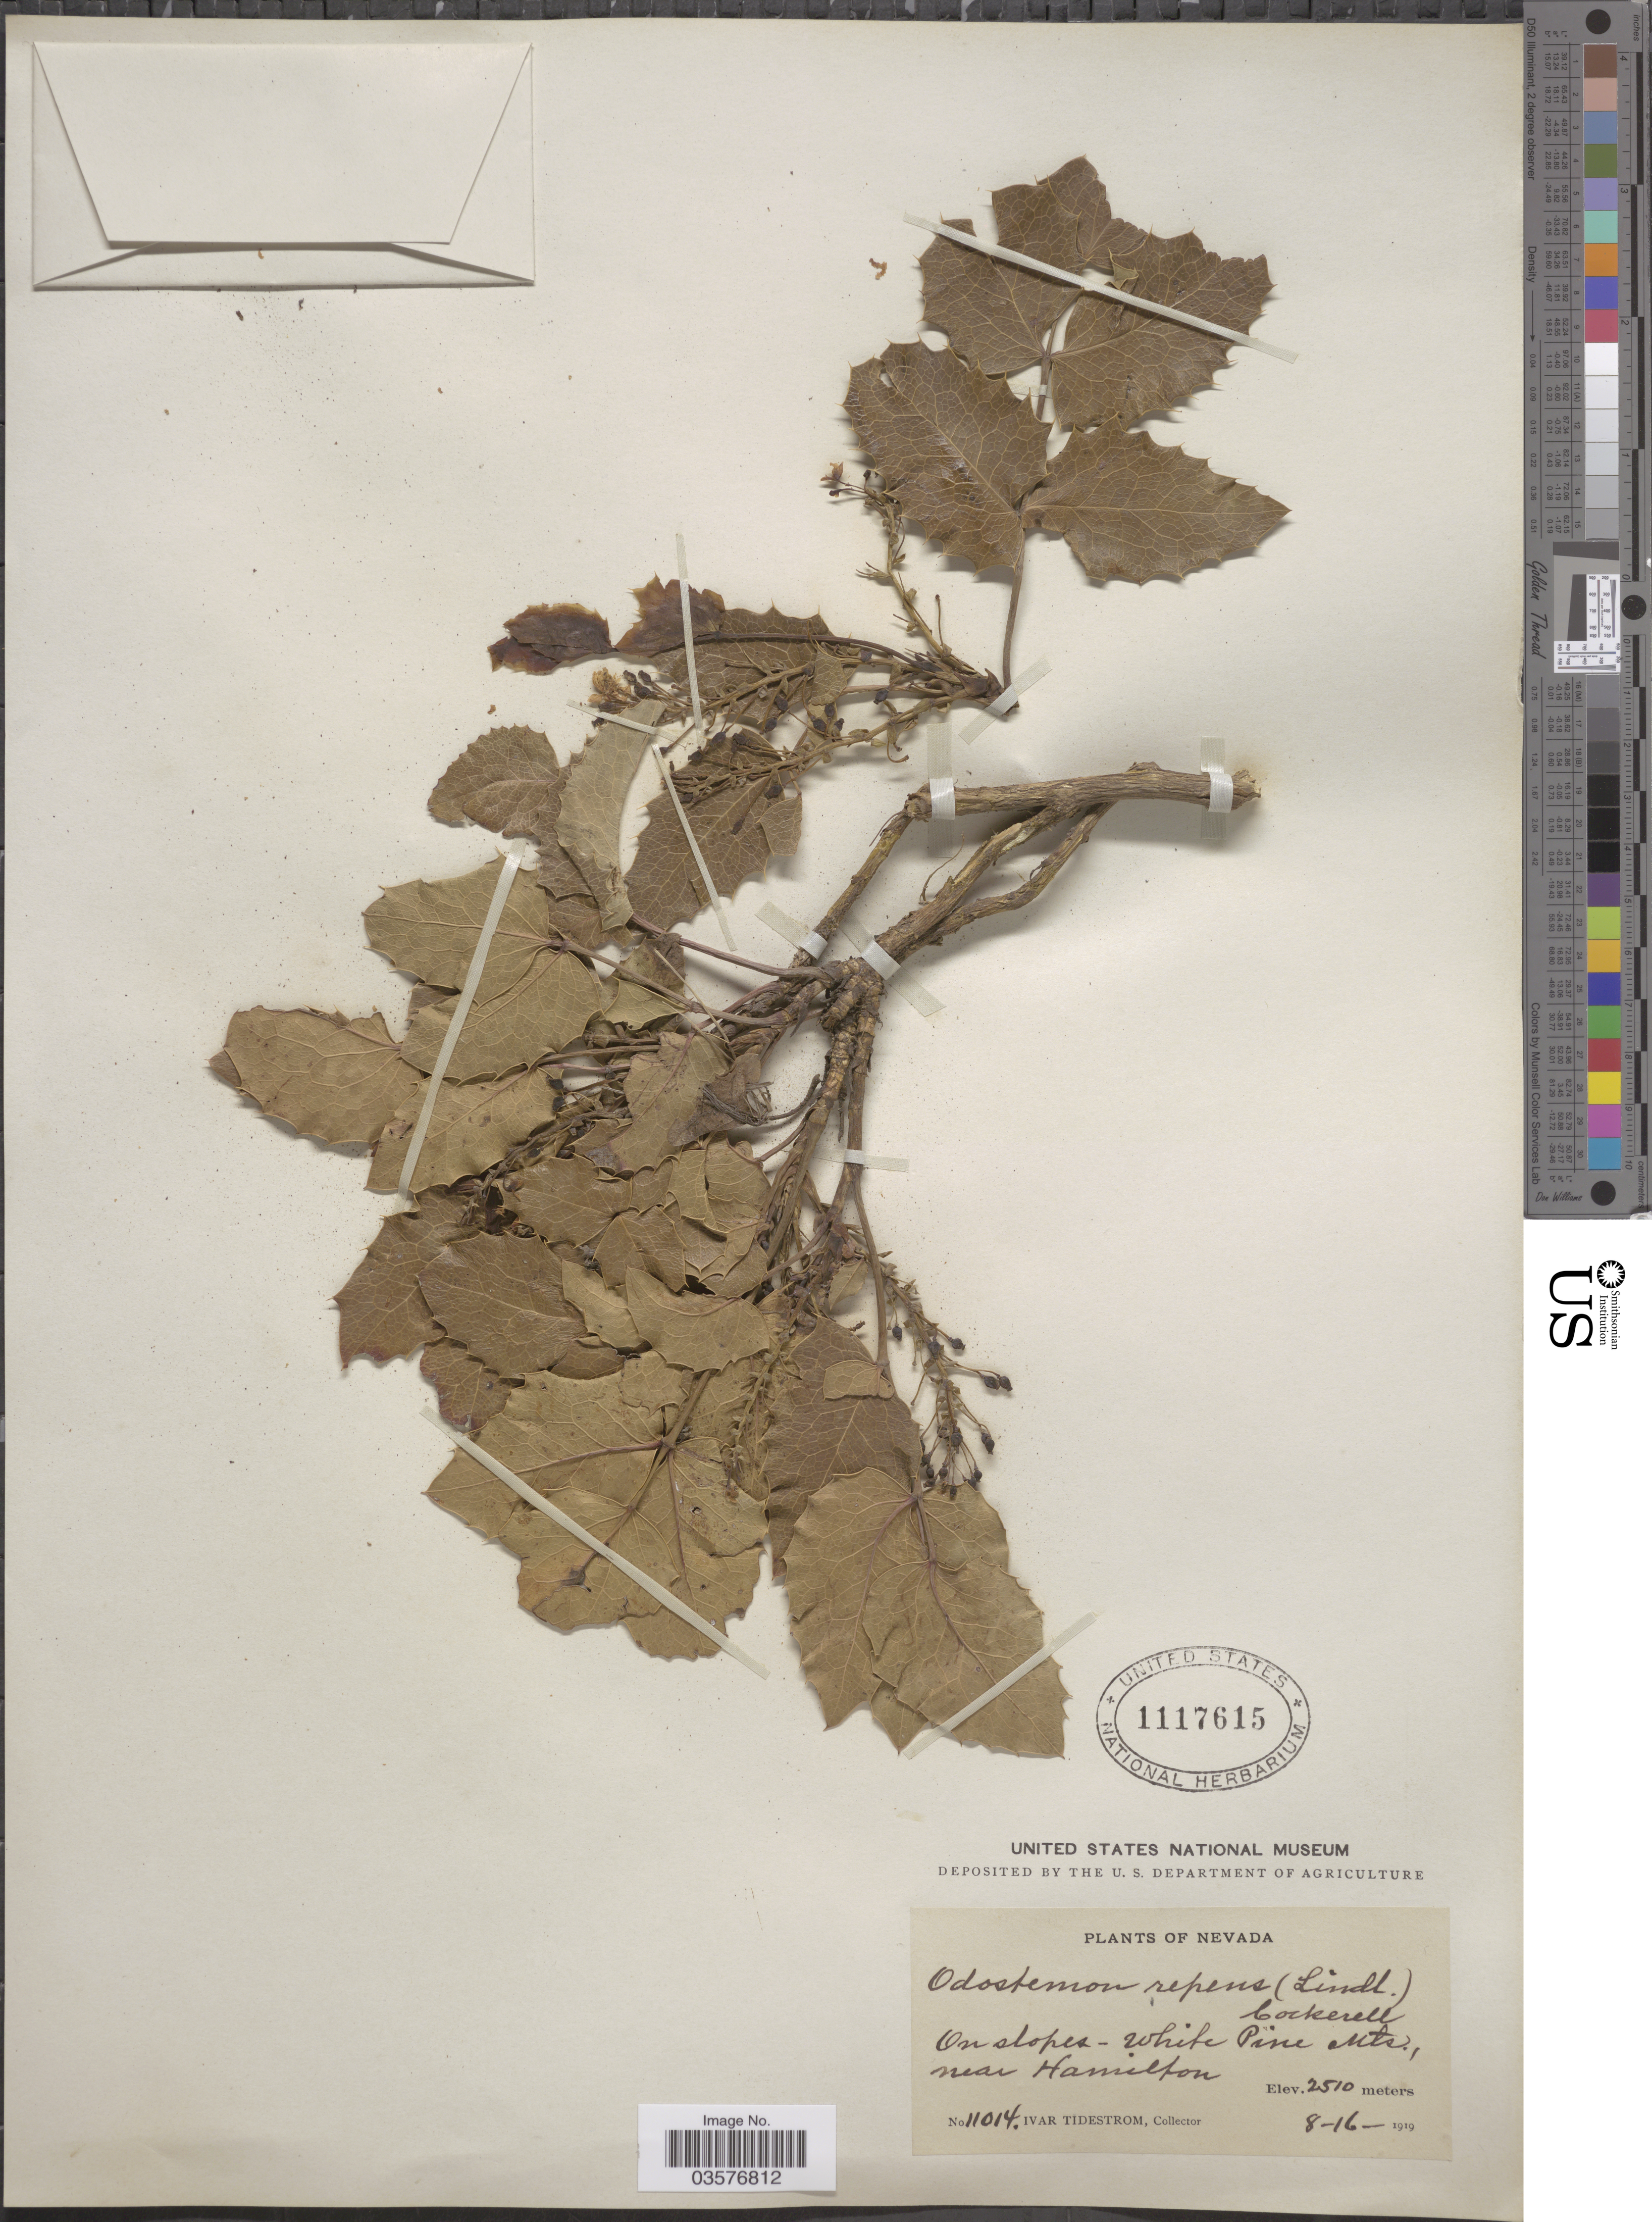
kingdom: Plantae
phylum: Tracheophyta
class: Magnoliopsida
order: Ranunculales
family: Berberidaceae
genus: Mahonia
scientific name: Mahonia repens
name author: (Lindl.) G. Don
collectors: I. F. Tidestrom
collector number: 11014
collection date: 1919-08-16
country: United States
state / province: Nevada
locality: On slopes - white Pine Mts., near Hamilton.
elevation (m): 2510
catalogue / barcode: US 1117615